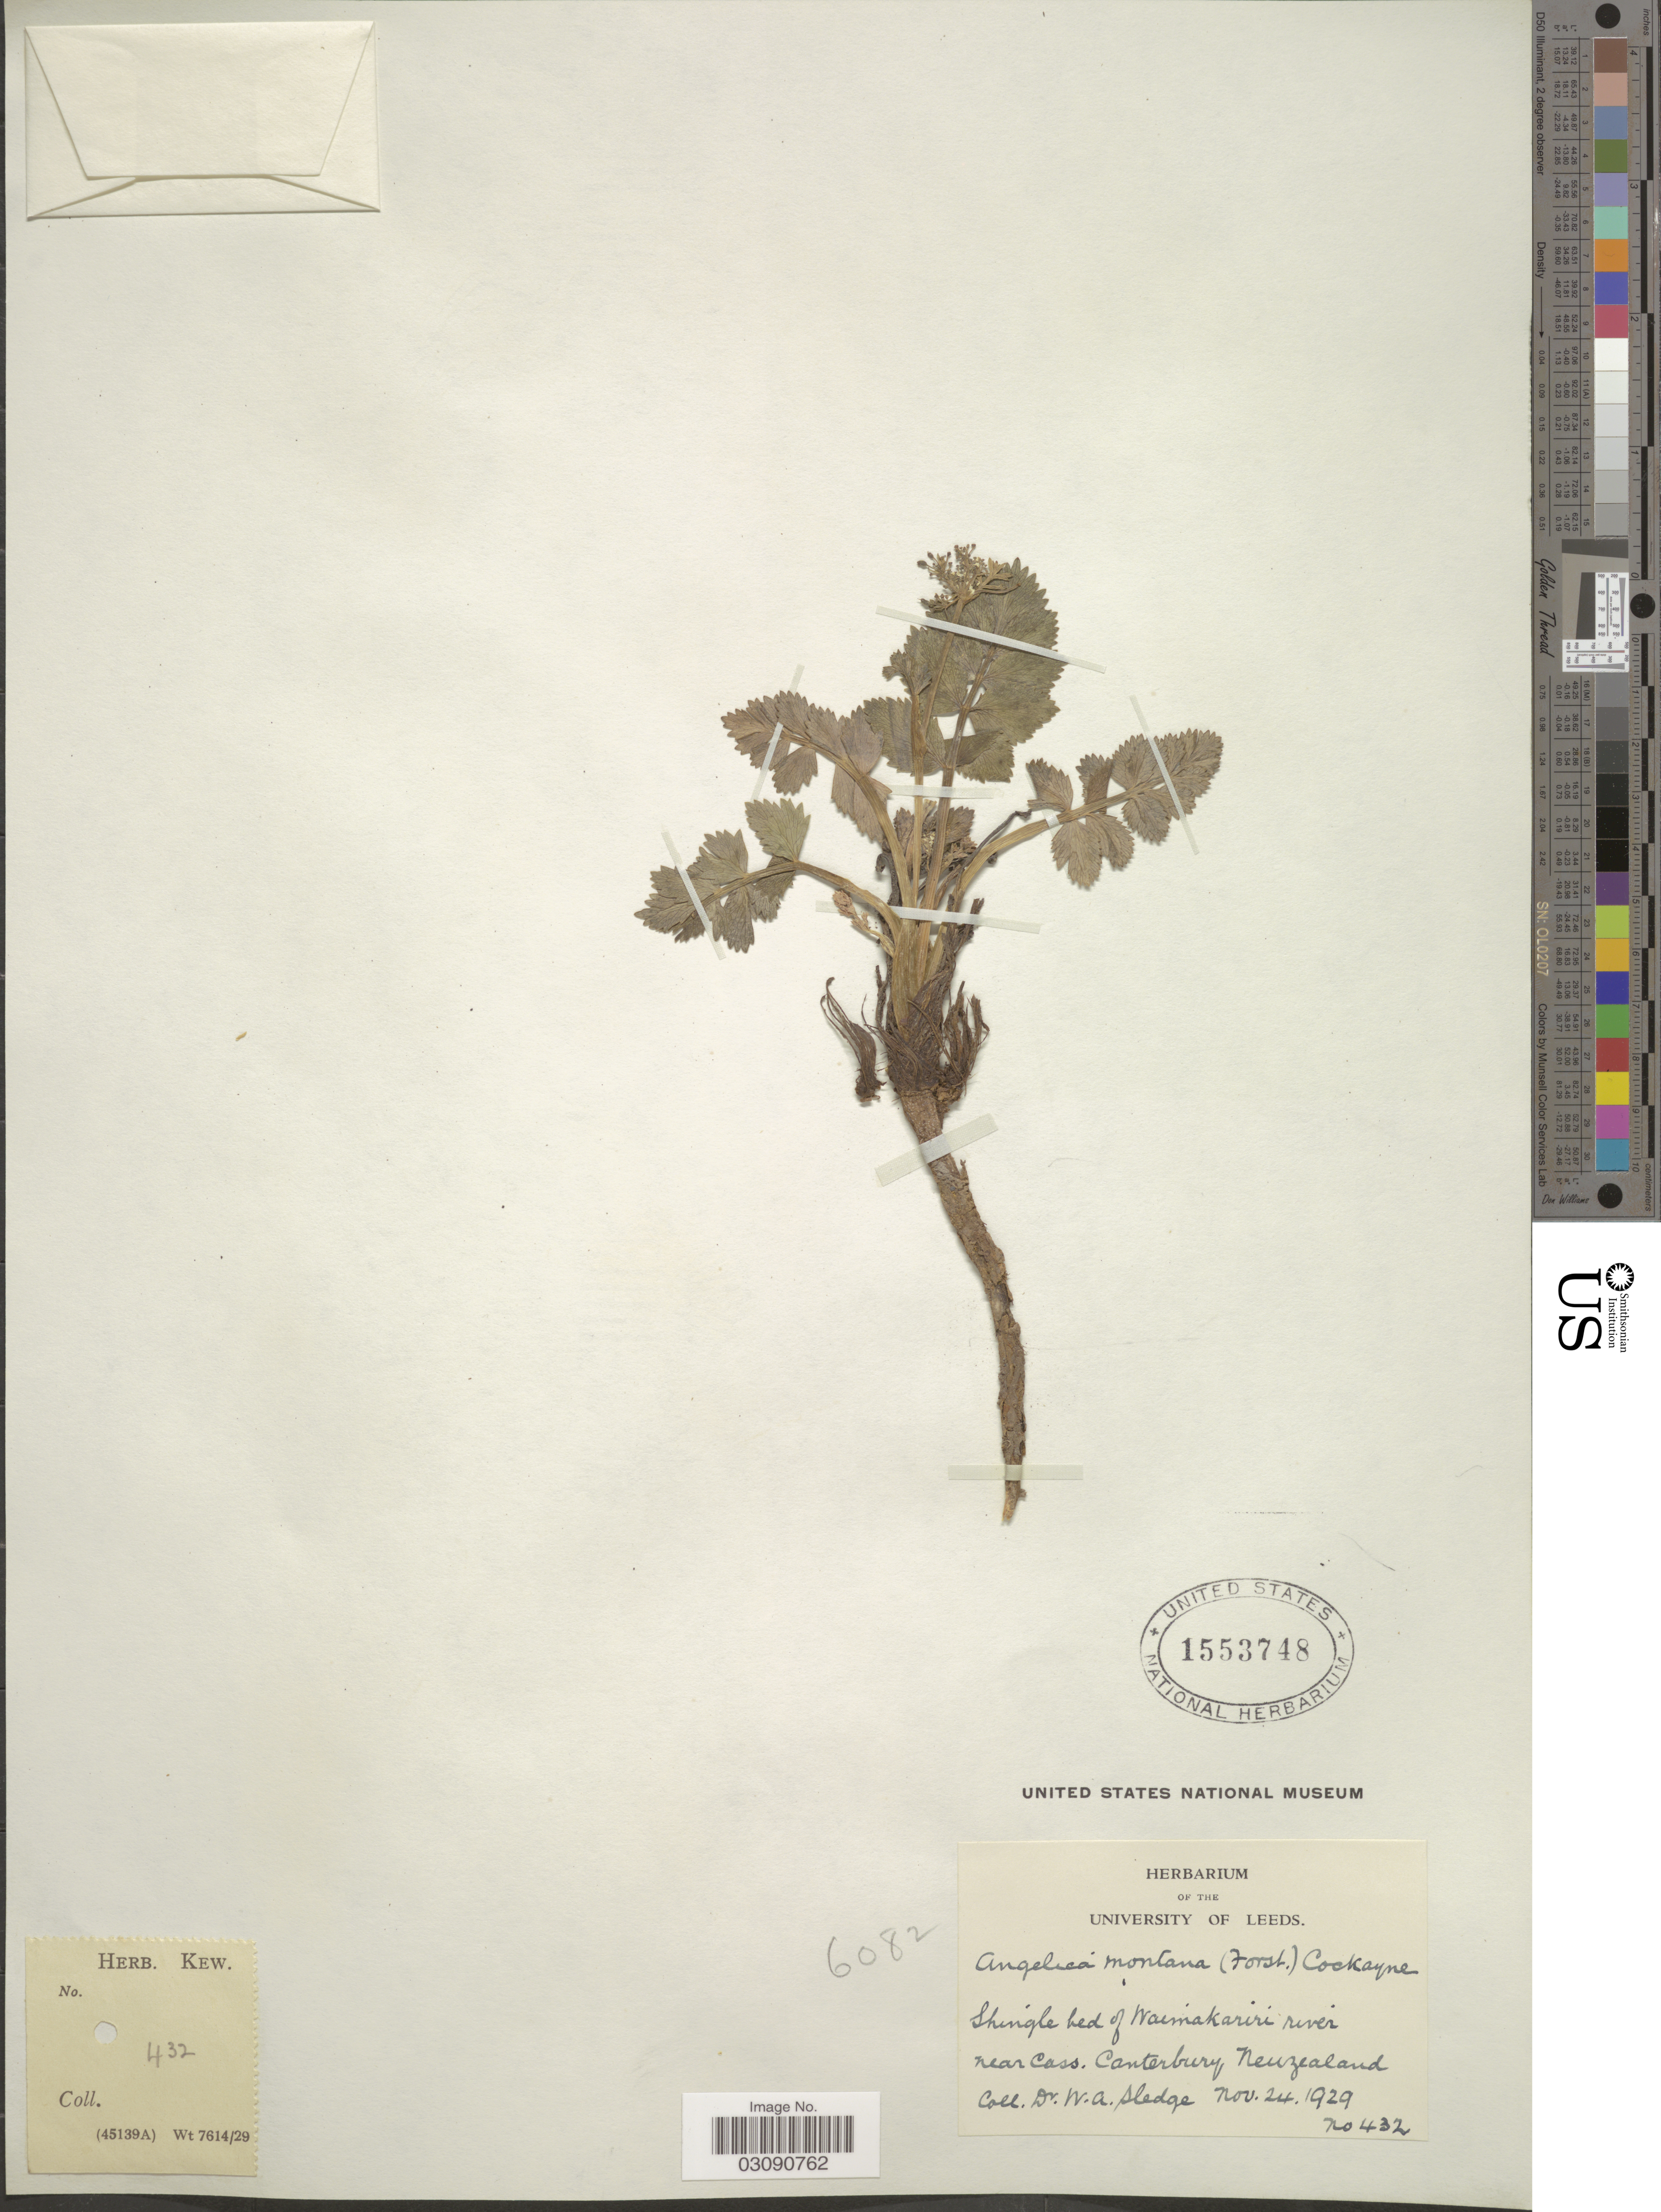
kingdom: Plantae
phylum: Tracheophyta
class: Magnoliopsida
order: Apiales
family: Apiaceae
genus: Angelica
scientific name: Angelica montana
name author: Brot.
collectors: W. A. Sledge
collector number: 432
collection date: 1929-11-24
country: New Zealand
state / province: Canterbury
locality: Shingle hed of Waimakariri river near Cass, Canterbury New zealand.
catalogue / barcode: US 1553748